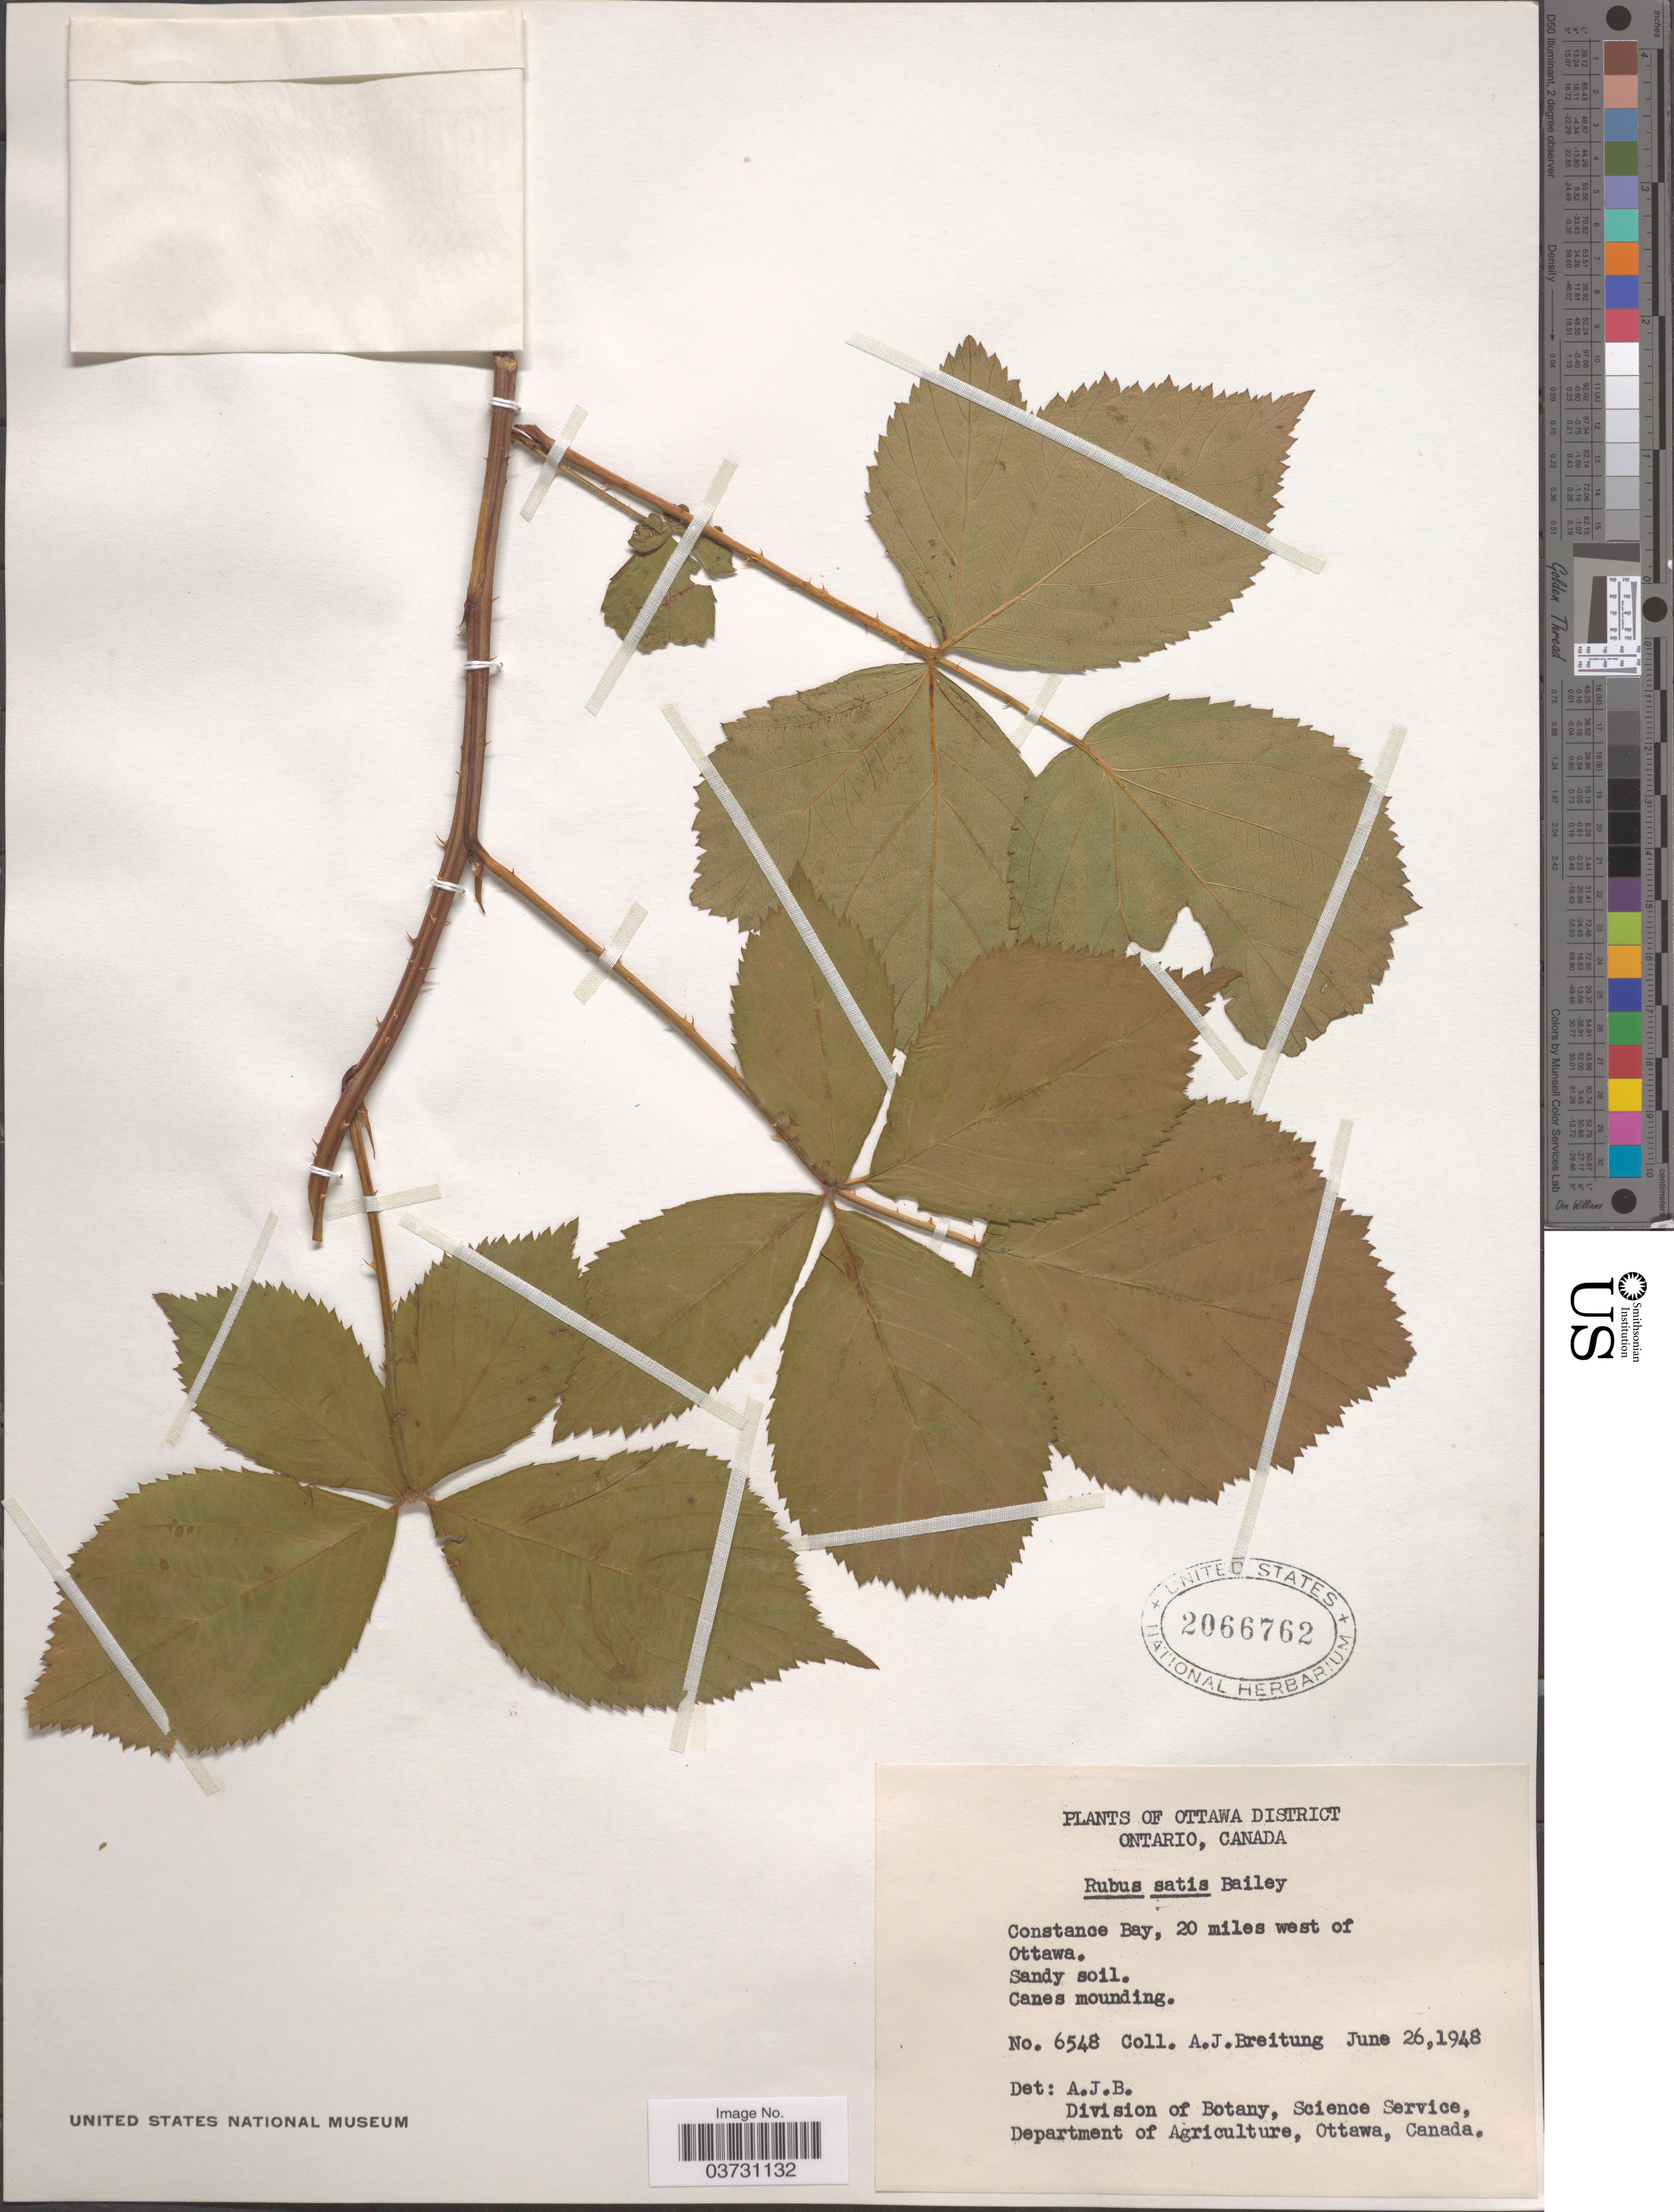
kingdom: Plantae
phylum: Tracheophyta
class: Magnoliopsida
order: Rosales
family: Rosaceae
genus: Rubus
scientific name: Rubus satis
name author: L.H. Bailey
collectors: A. Breitung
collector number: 6548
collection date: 1948-06-26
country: Canada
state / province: Ontario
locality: Ottawa District. Constance Bay, 20 miles west of Ottawa.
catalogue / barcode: US 2066762